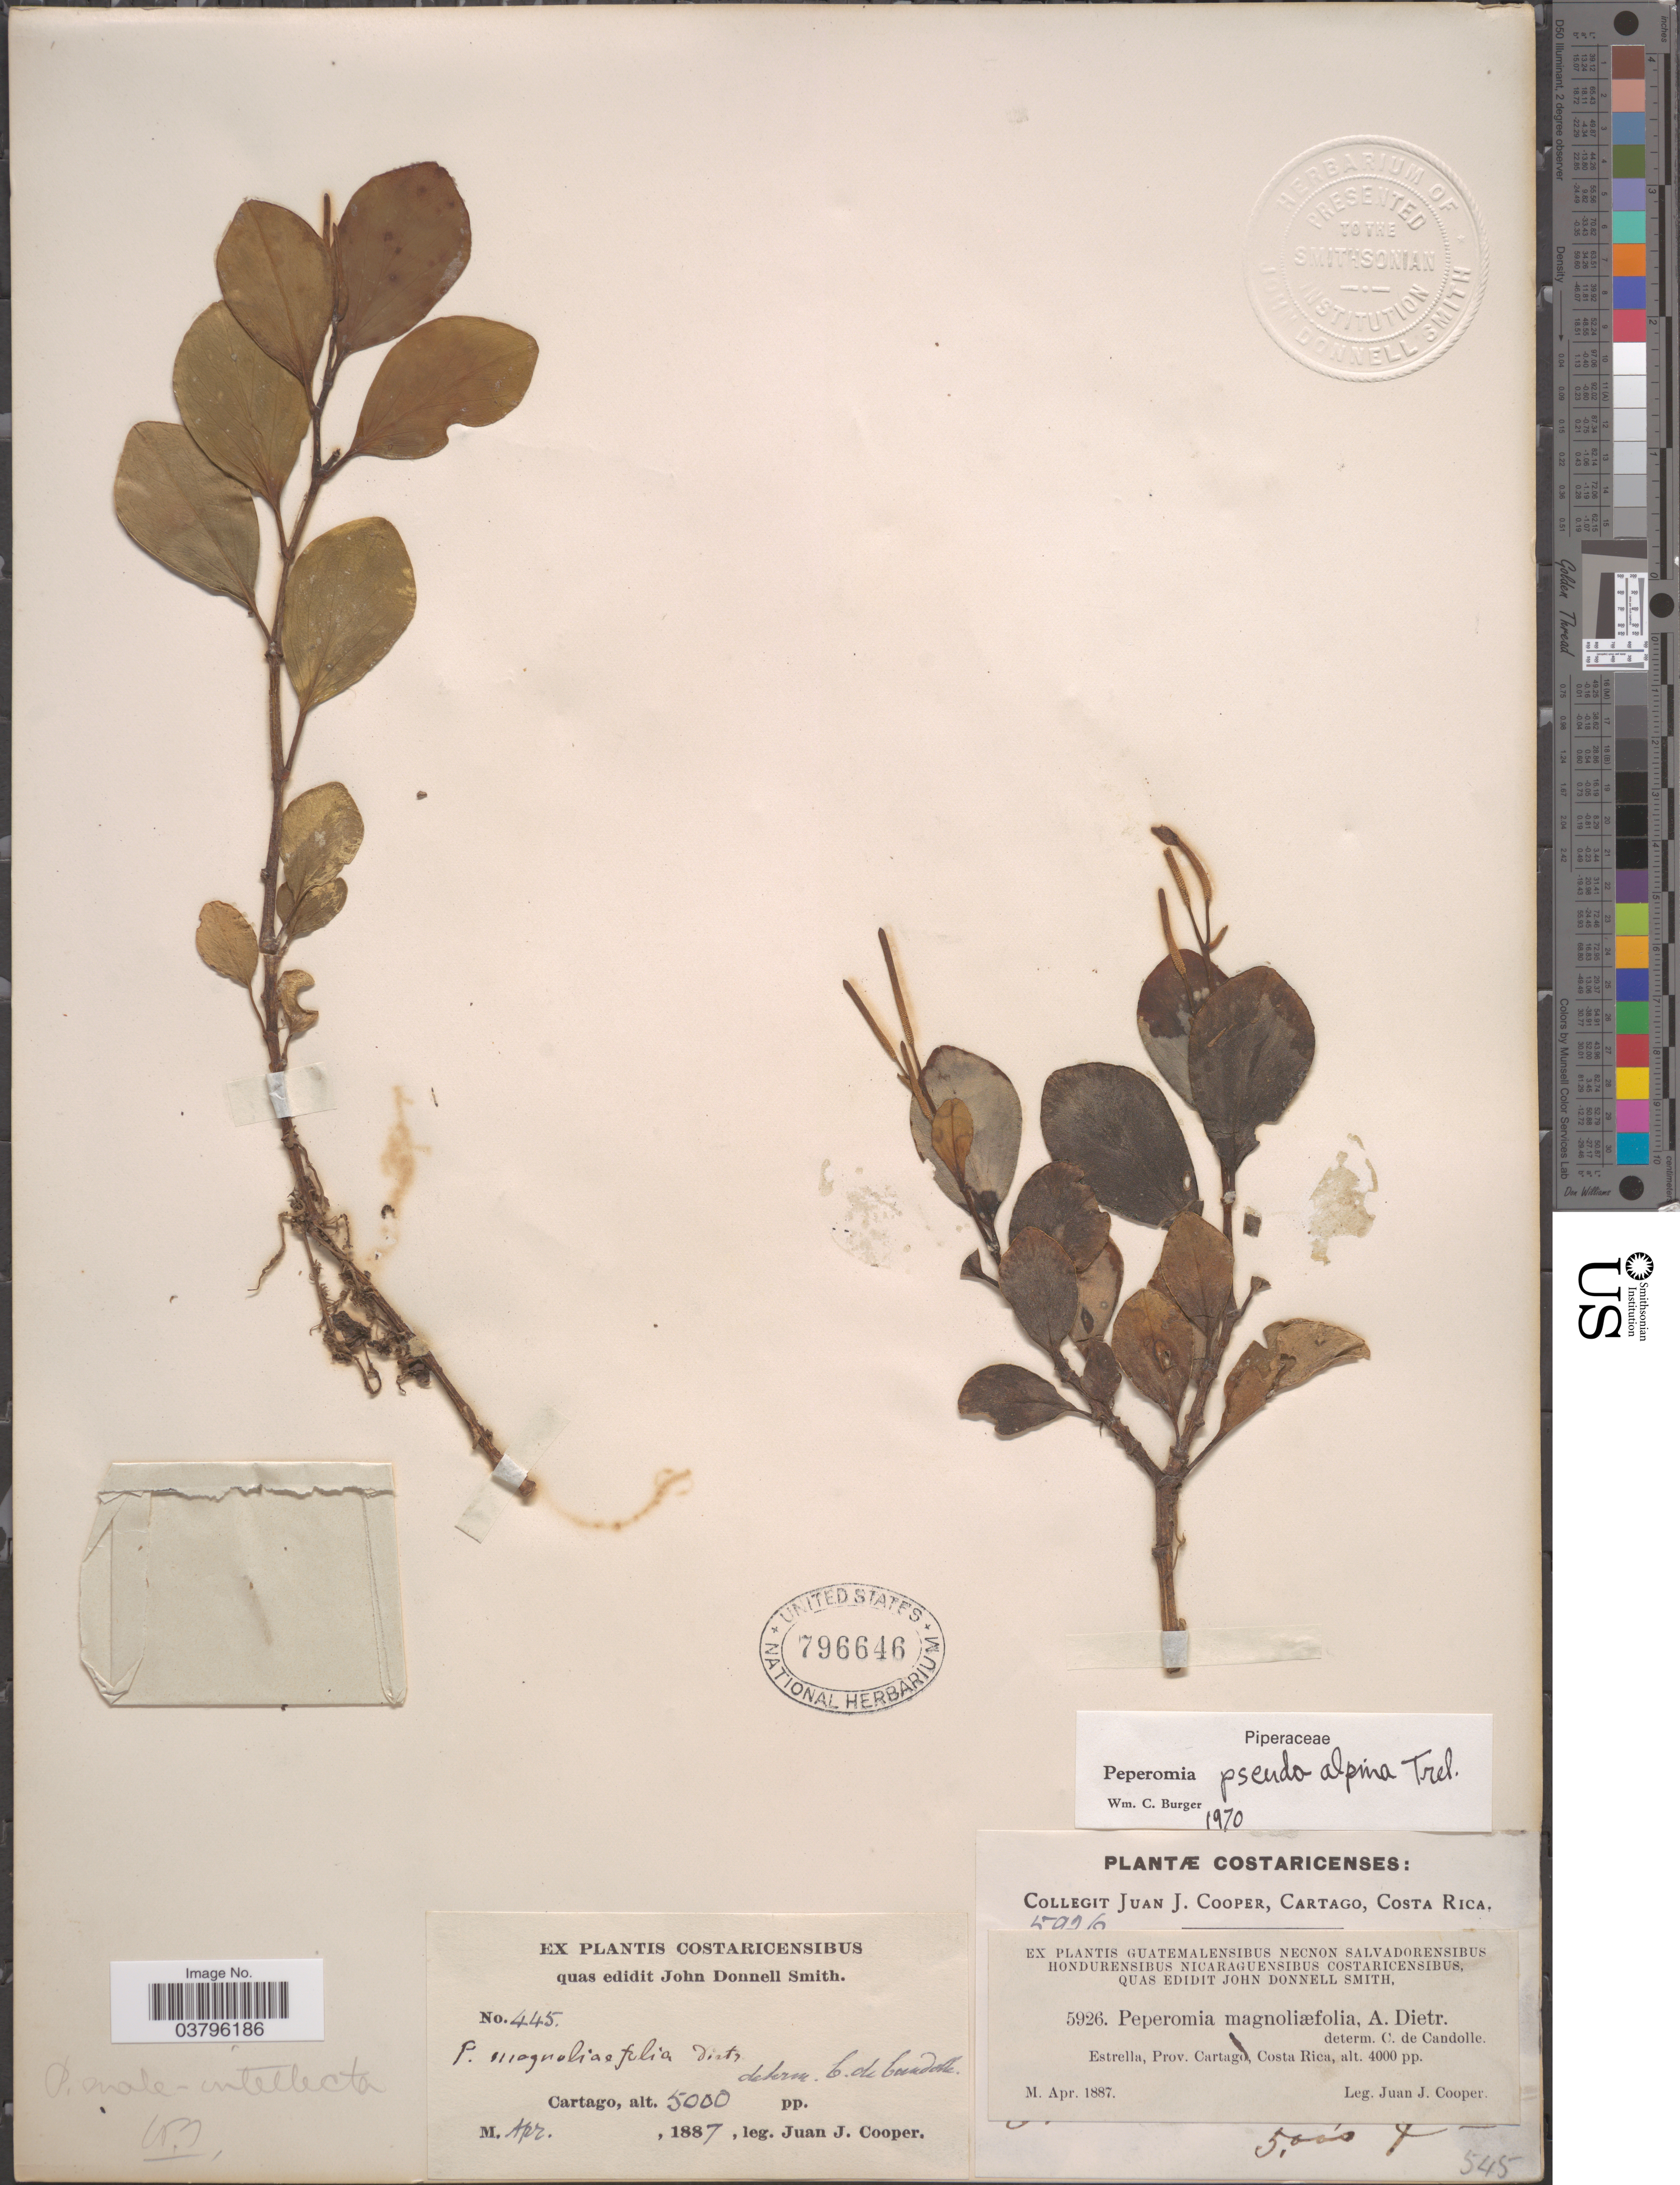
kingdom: Plantae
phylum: Tracheophyta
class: Magnoliopsida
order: Piperales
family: Piperaceae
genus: Peperomia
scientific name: Peperomia pseudoalpina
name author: Trel.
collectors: J. J. Cooper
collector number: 445/5926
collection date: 1887-04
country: Costa Rica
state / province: Cartago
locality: Estrella.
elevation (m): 1219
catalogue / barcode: US 796646